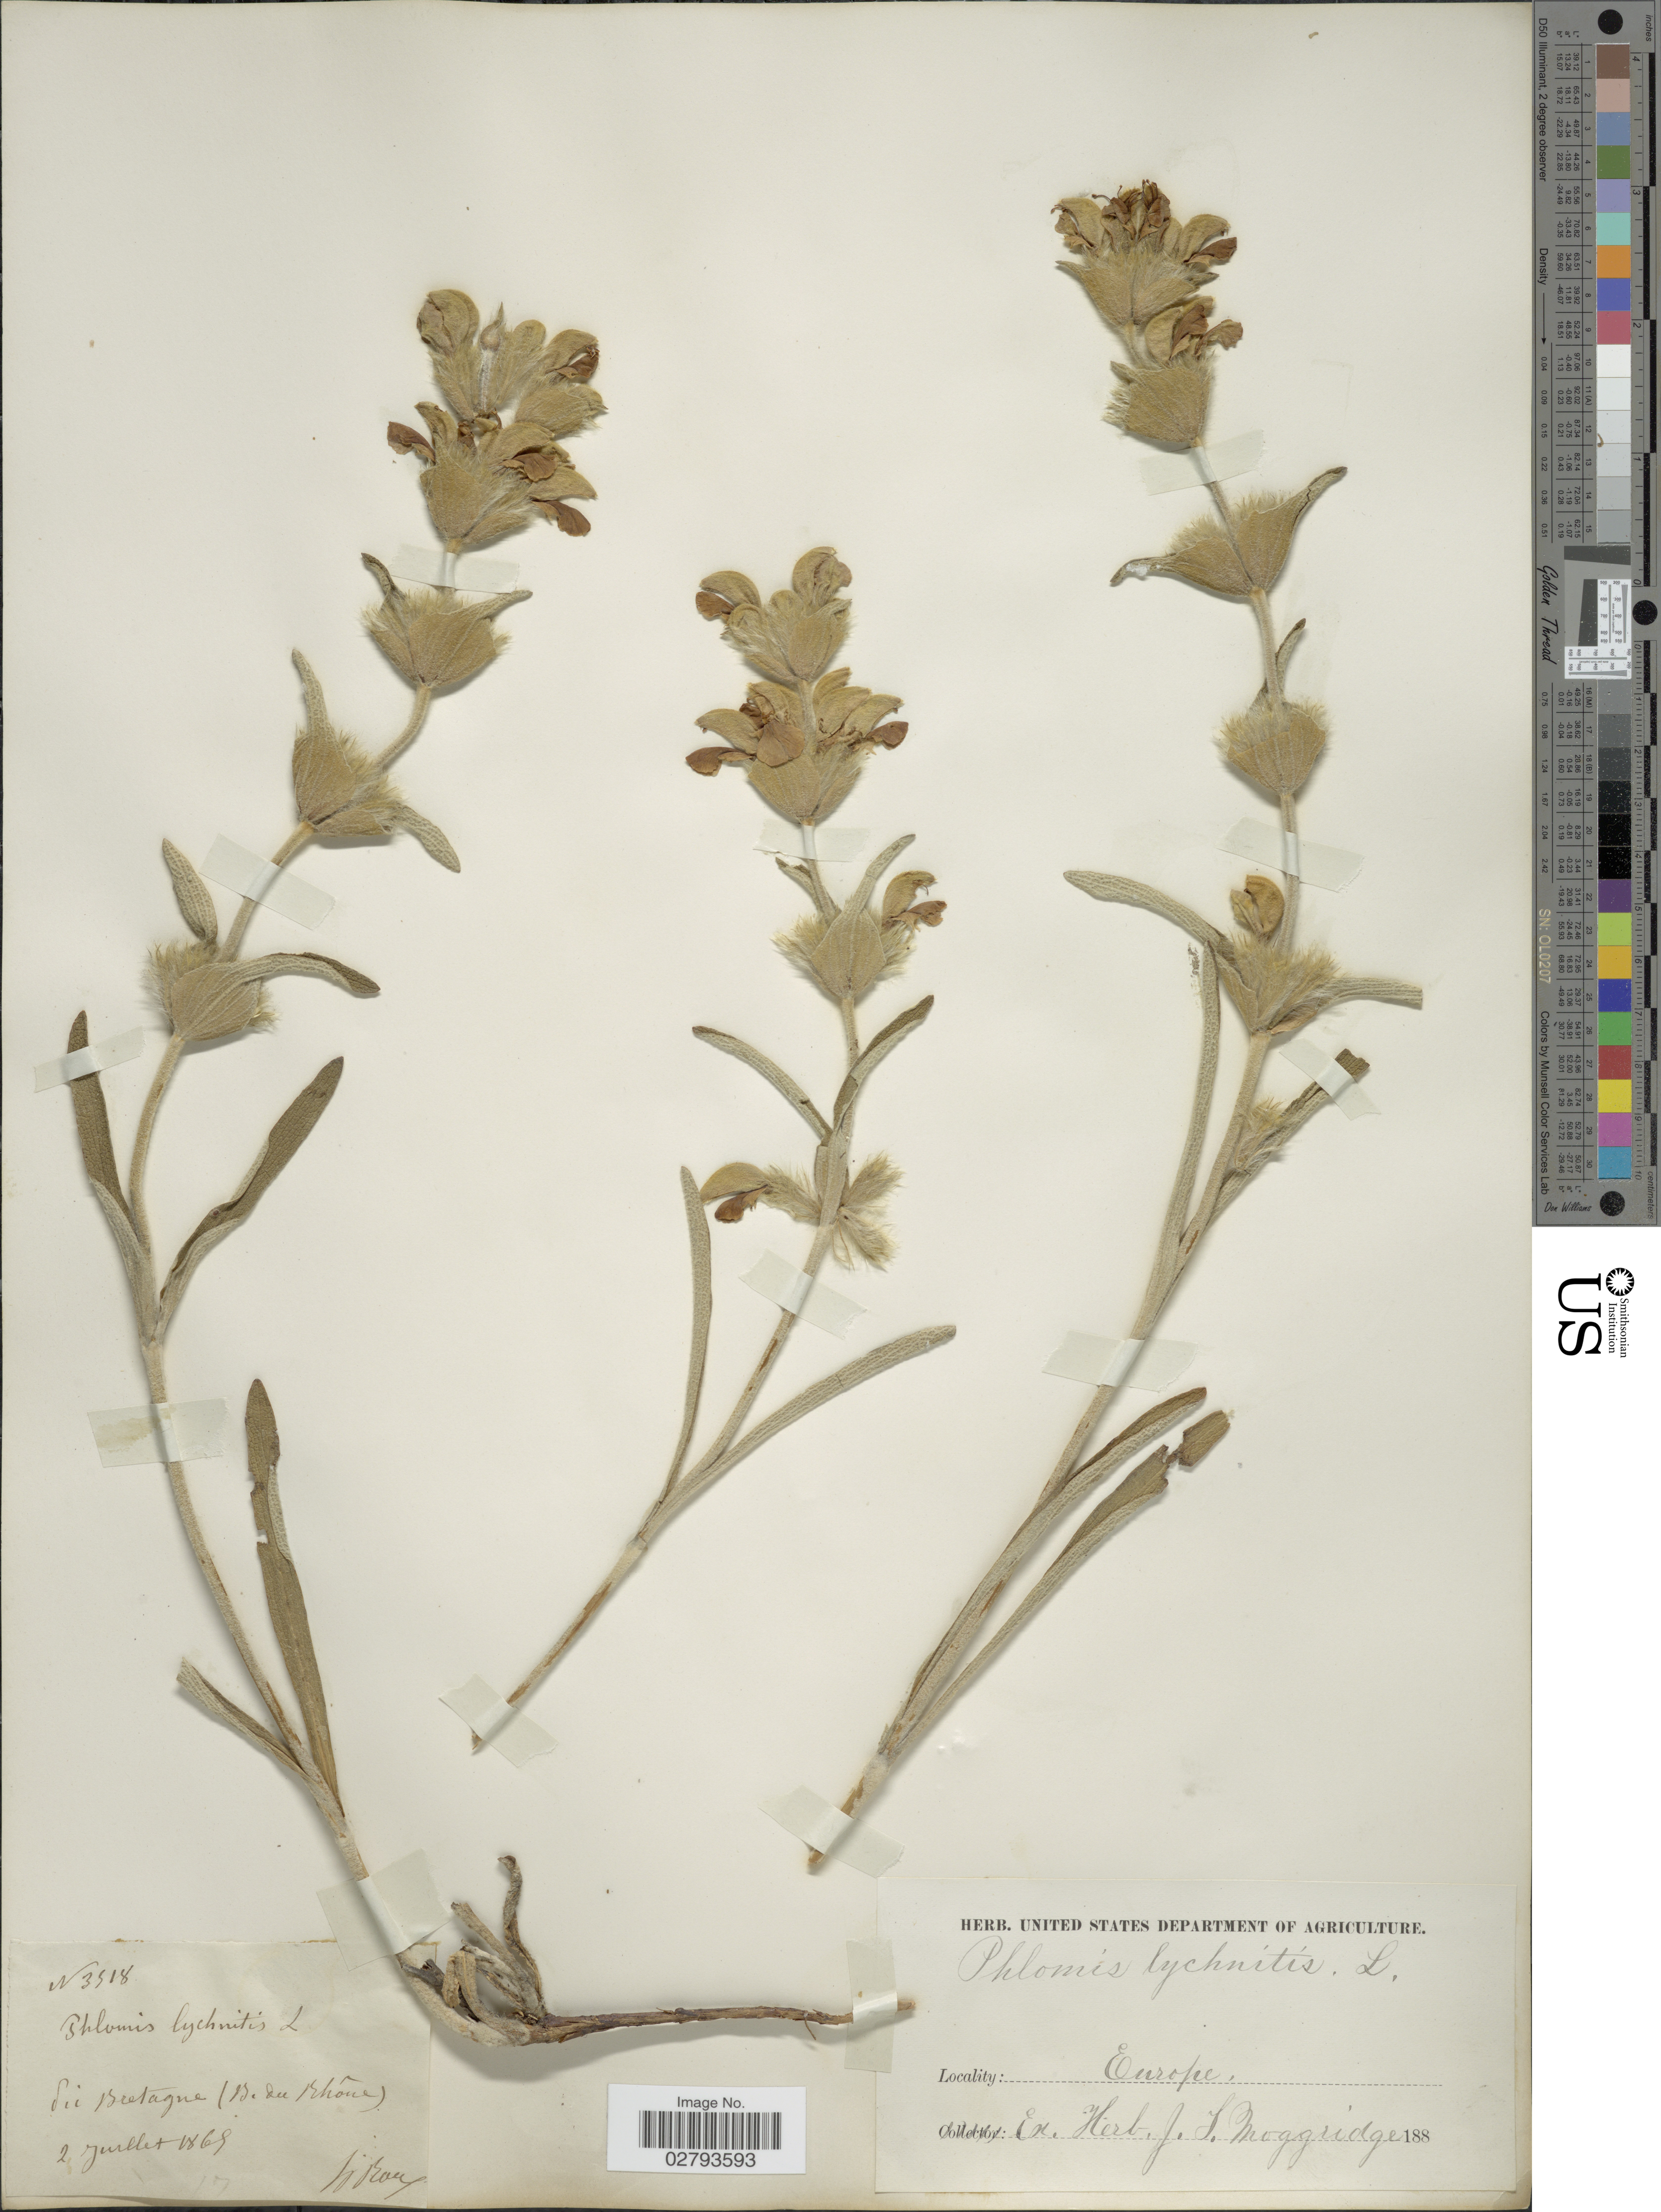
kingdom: Plantae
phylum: Tracheophyta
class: Magnoliopsida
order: Lamiales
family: Lamiaceae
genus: Phlomis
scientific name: Phlomis lychnitis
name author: L.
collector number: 3518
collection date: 1868-07-02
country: France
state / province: Provence-Alpes-Côte d'Azur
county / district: Bouches-du-Rhône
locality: Si [interpreted] Bertagne (Be du Rhône).